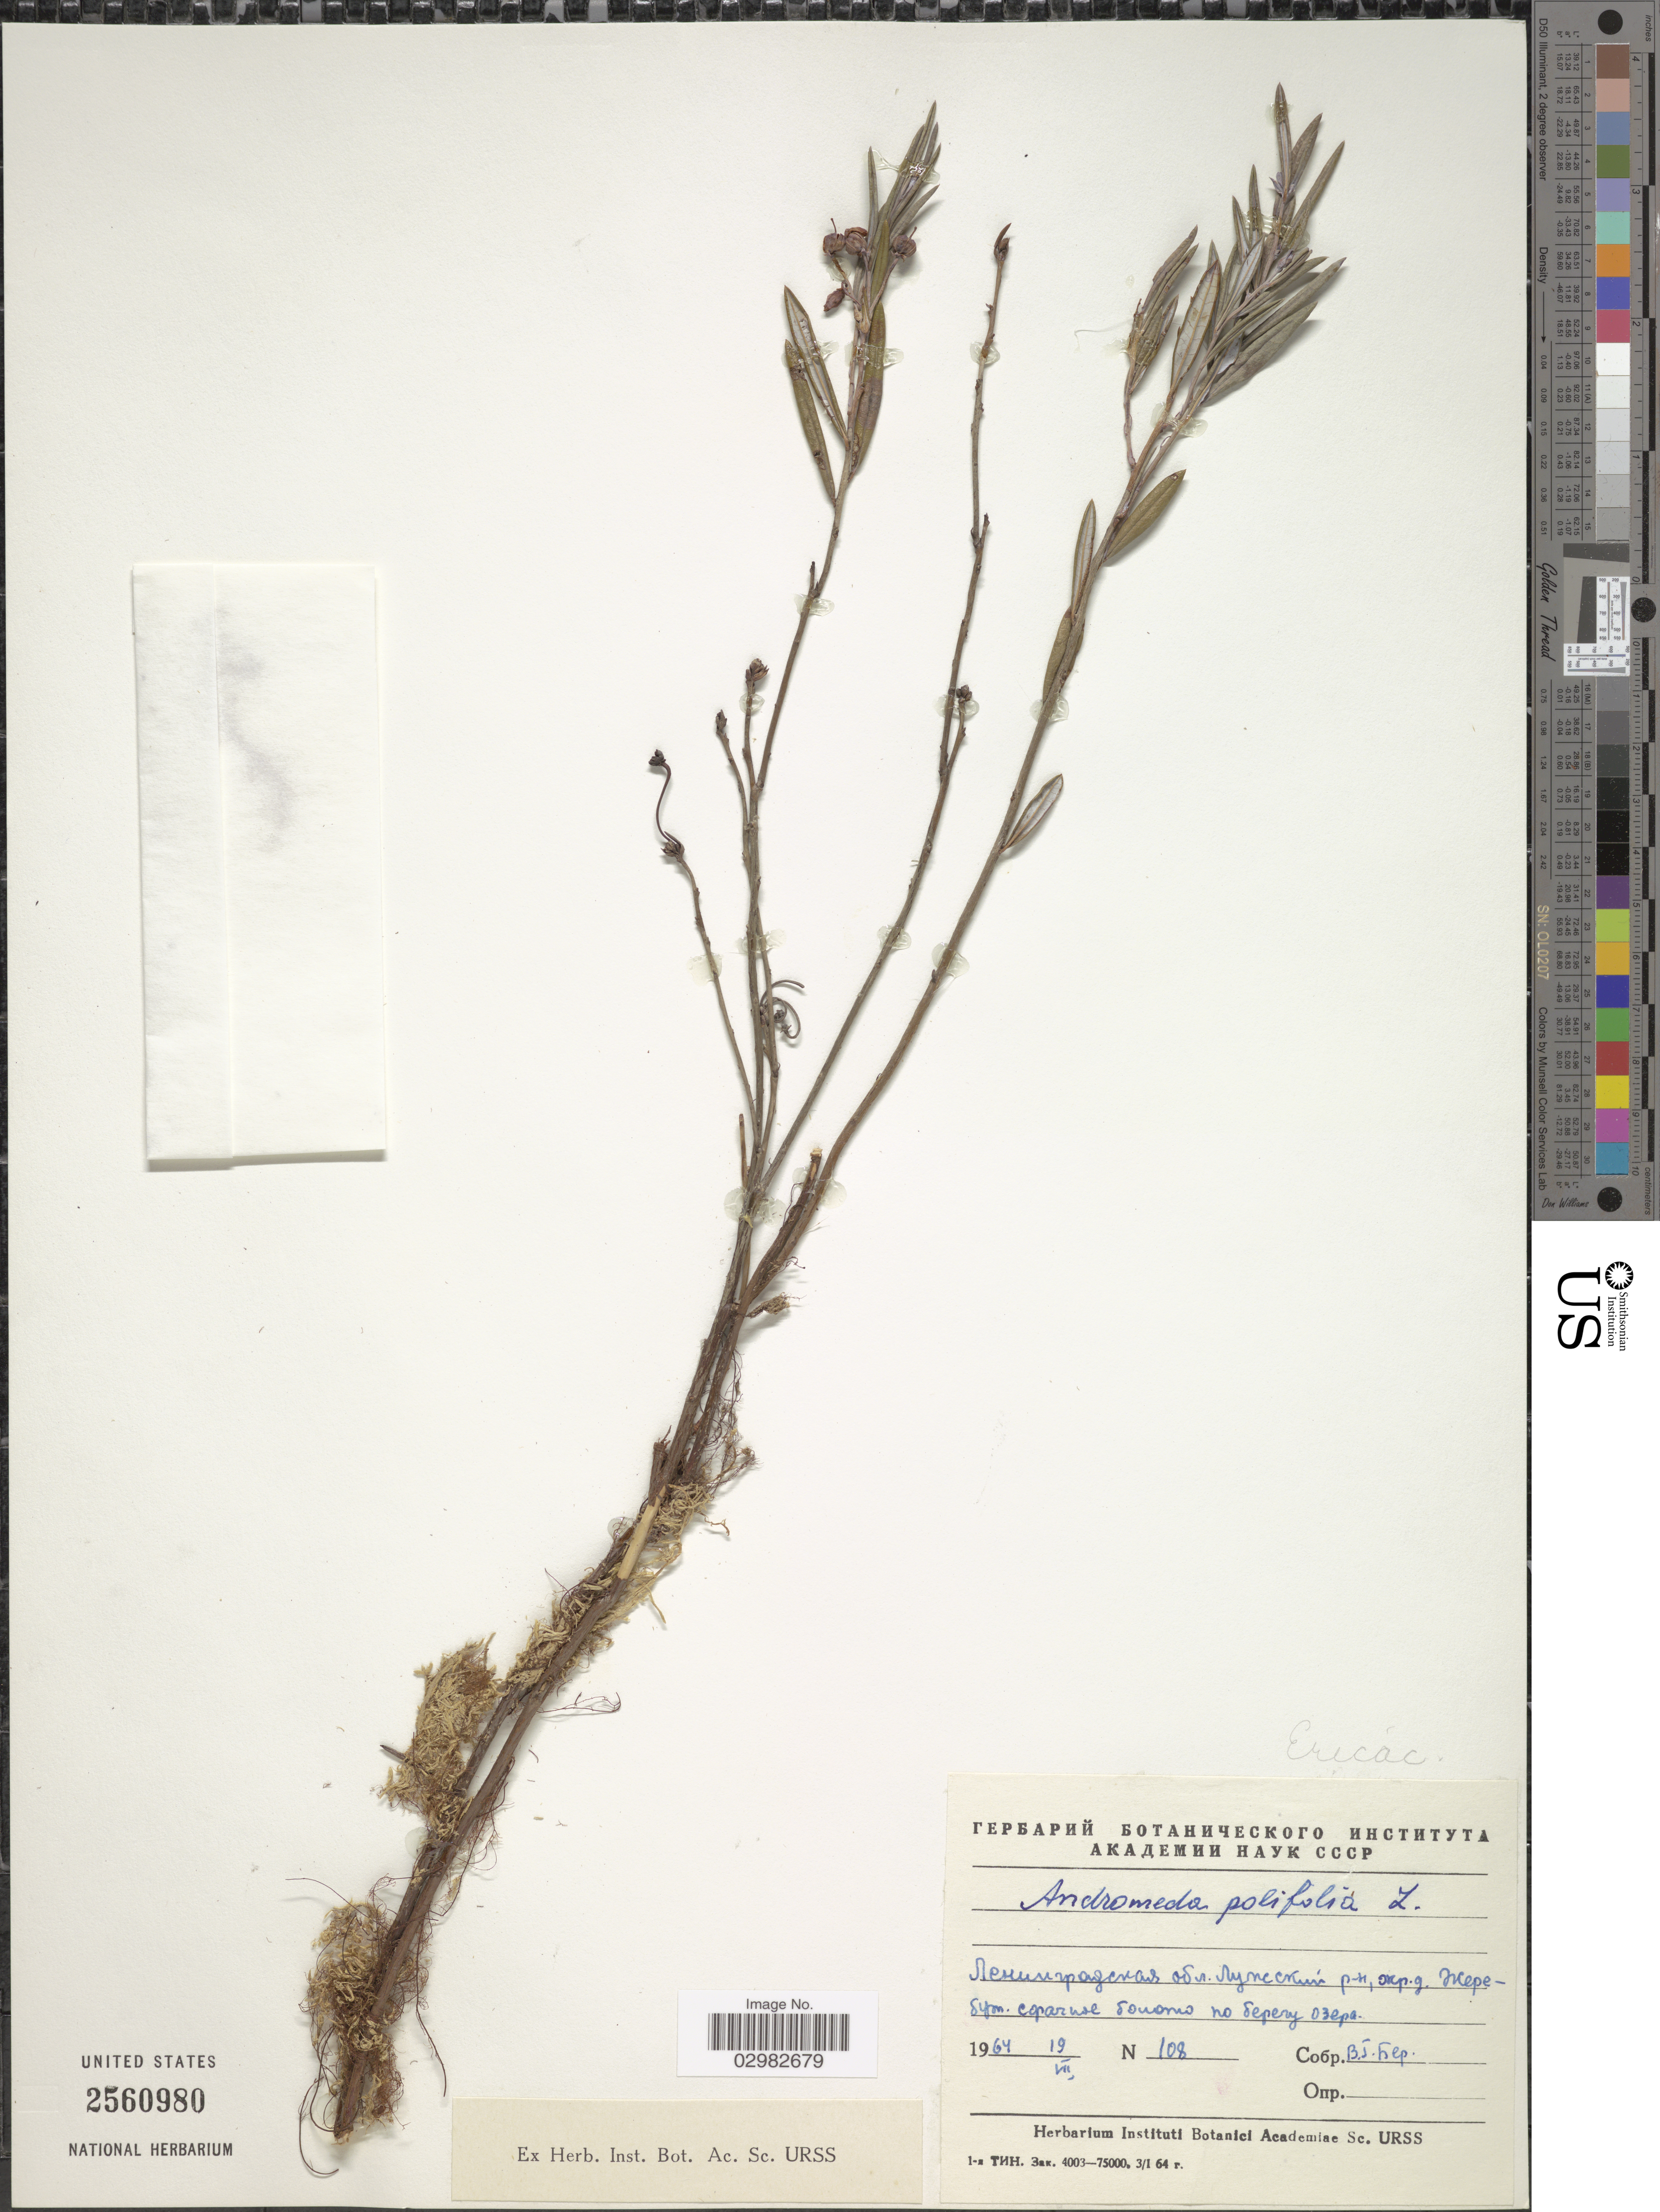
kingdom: Plantae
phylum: Tracheophyta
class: Magnoliopsida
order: Ericales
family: Ericaceae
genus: Andromeda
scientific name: Andromeda polifolia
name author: L.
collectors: V. Per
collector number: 108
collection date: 1964-07-19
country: Russian Federation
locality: Luzhskiy Rayon, Zherebut.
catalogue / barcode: US 2560980